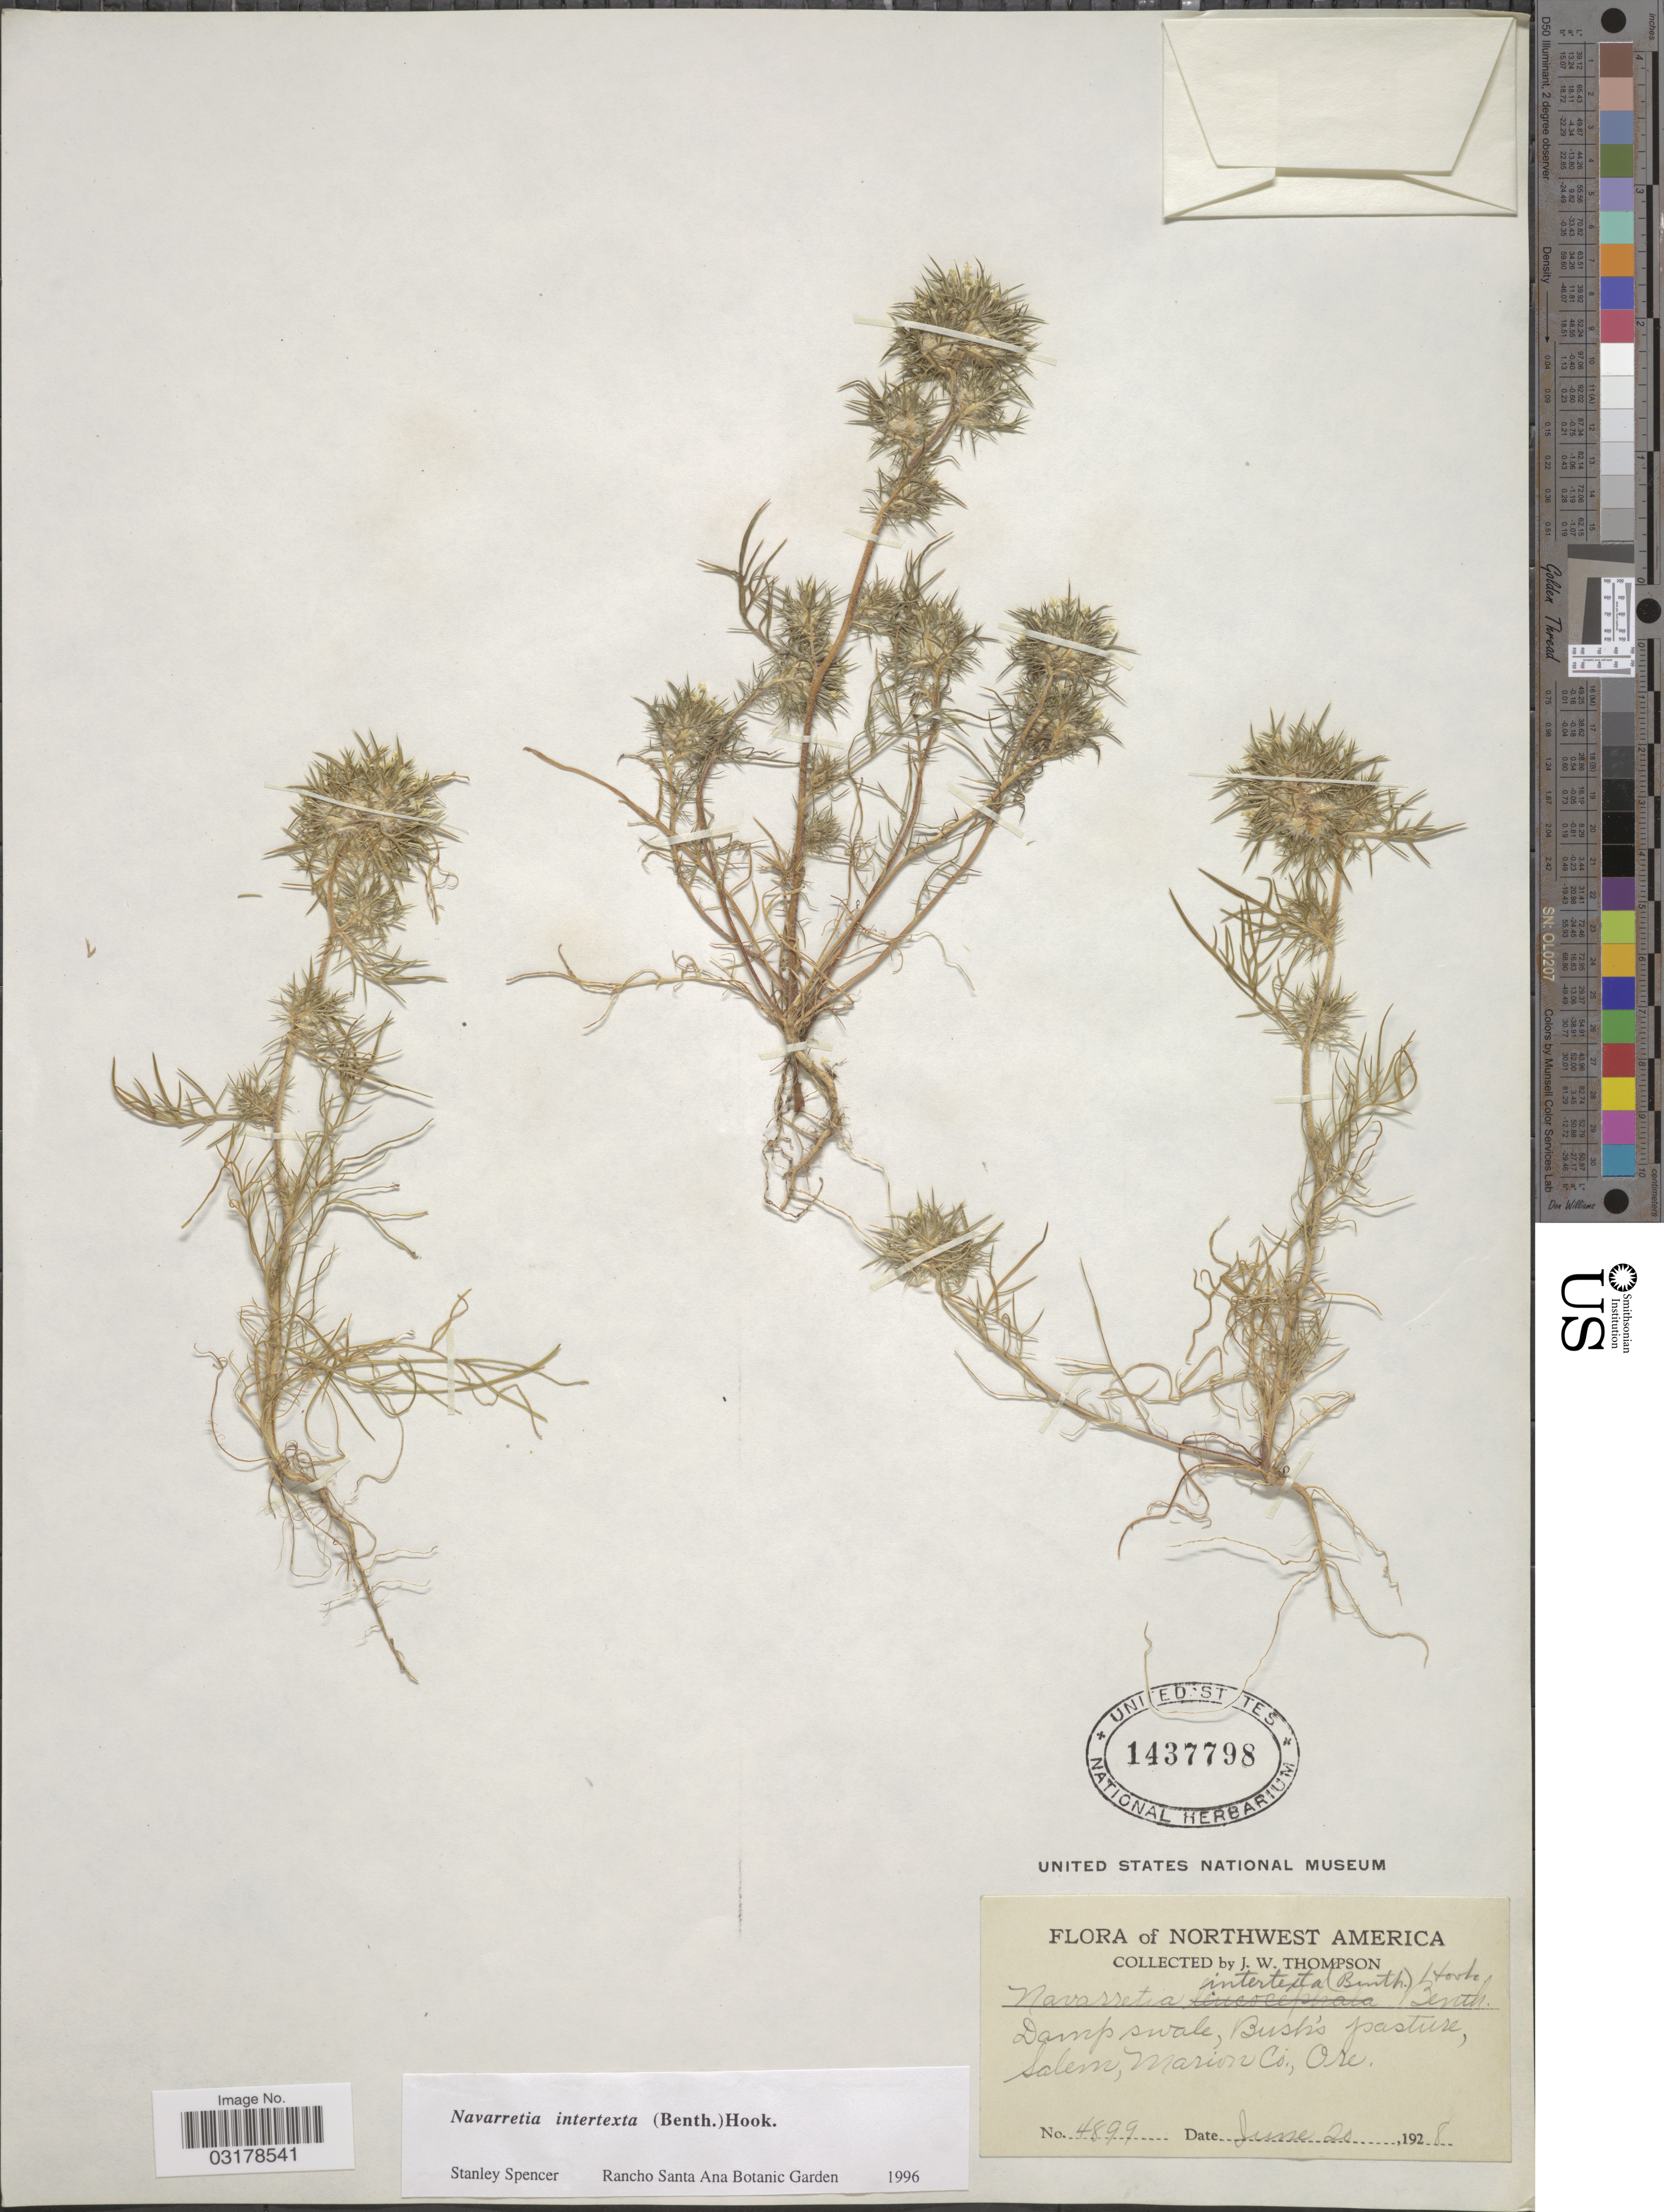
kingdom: Plantae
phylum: Tracheophyta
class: Magnoliopsida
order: Ericales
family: Polemoniaceae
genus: Navarretia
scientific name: Navarretia intertexta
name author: (Benth.) Hook.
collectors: J. Thompson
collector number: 4899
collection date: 1928-06-20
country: United States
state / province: Oregon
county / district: Marion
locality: Northwest America. Bush's pasture, Salem, Marion Co., Ore.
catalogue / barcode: US 1437798